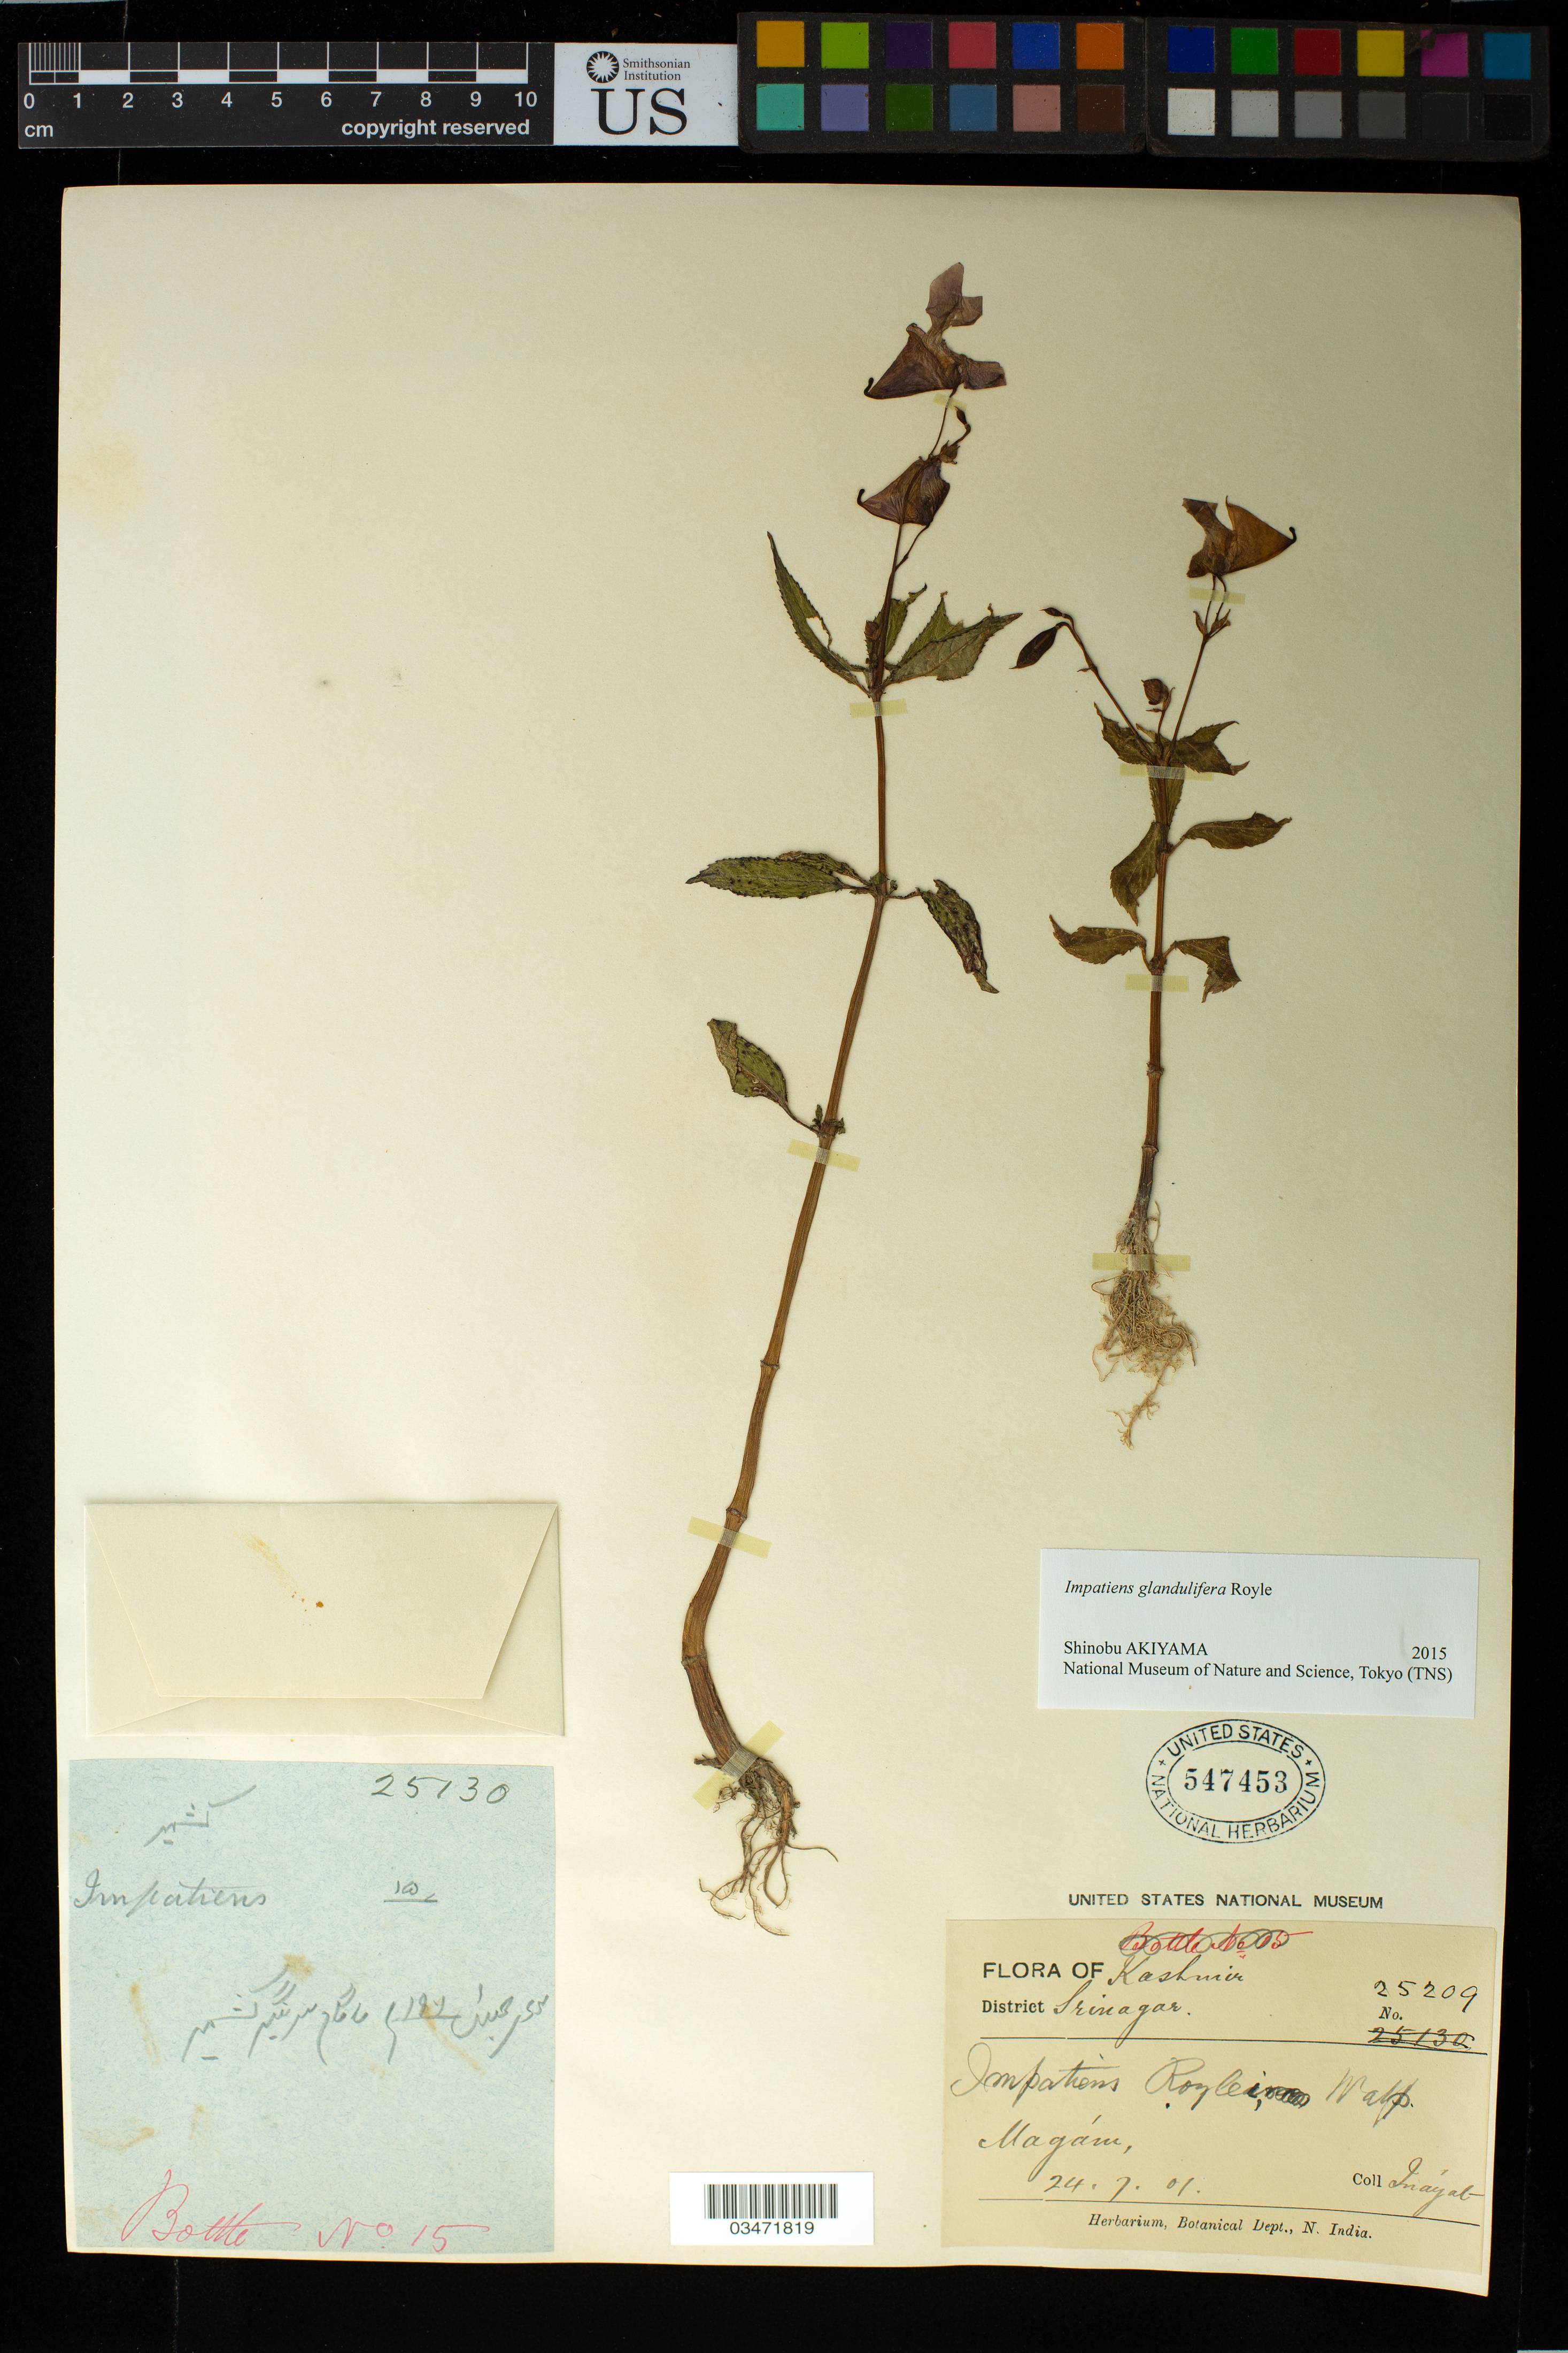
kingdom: Plantae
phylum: Tracheophyta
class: Magnoliopsida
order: Ericales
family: Balsaminaceae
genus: Impatiens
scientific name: Impatiens glandulifera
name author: Royle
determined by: Akiyama, Shinobu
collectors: -. Inayat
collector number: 25209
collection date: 1901-07-24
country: India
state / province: Jammu and Kashmir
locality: Kashmir. Srinagar District. Magam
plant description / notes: Anumbered: 25130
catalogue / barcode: US 547453